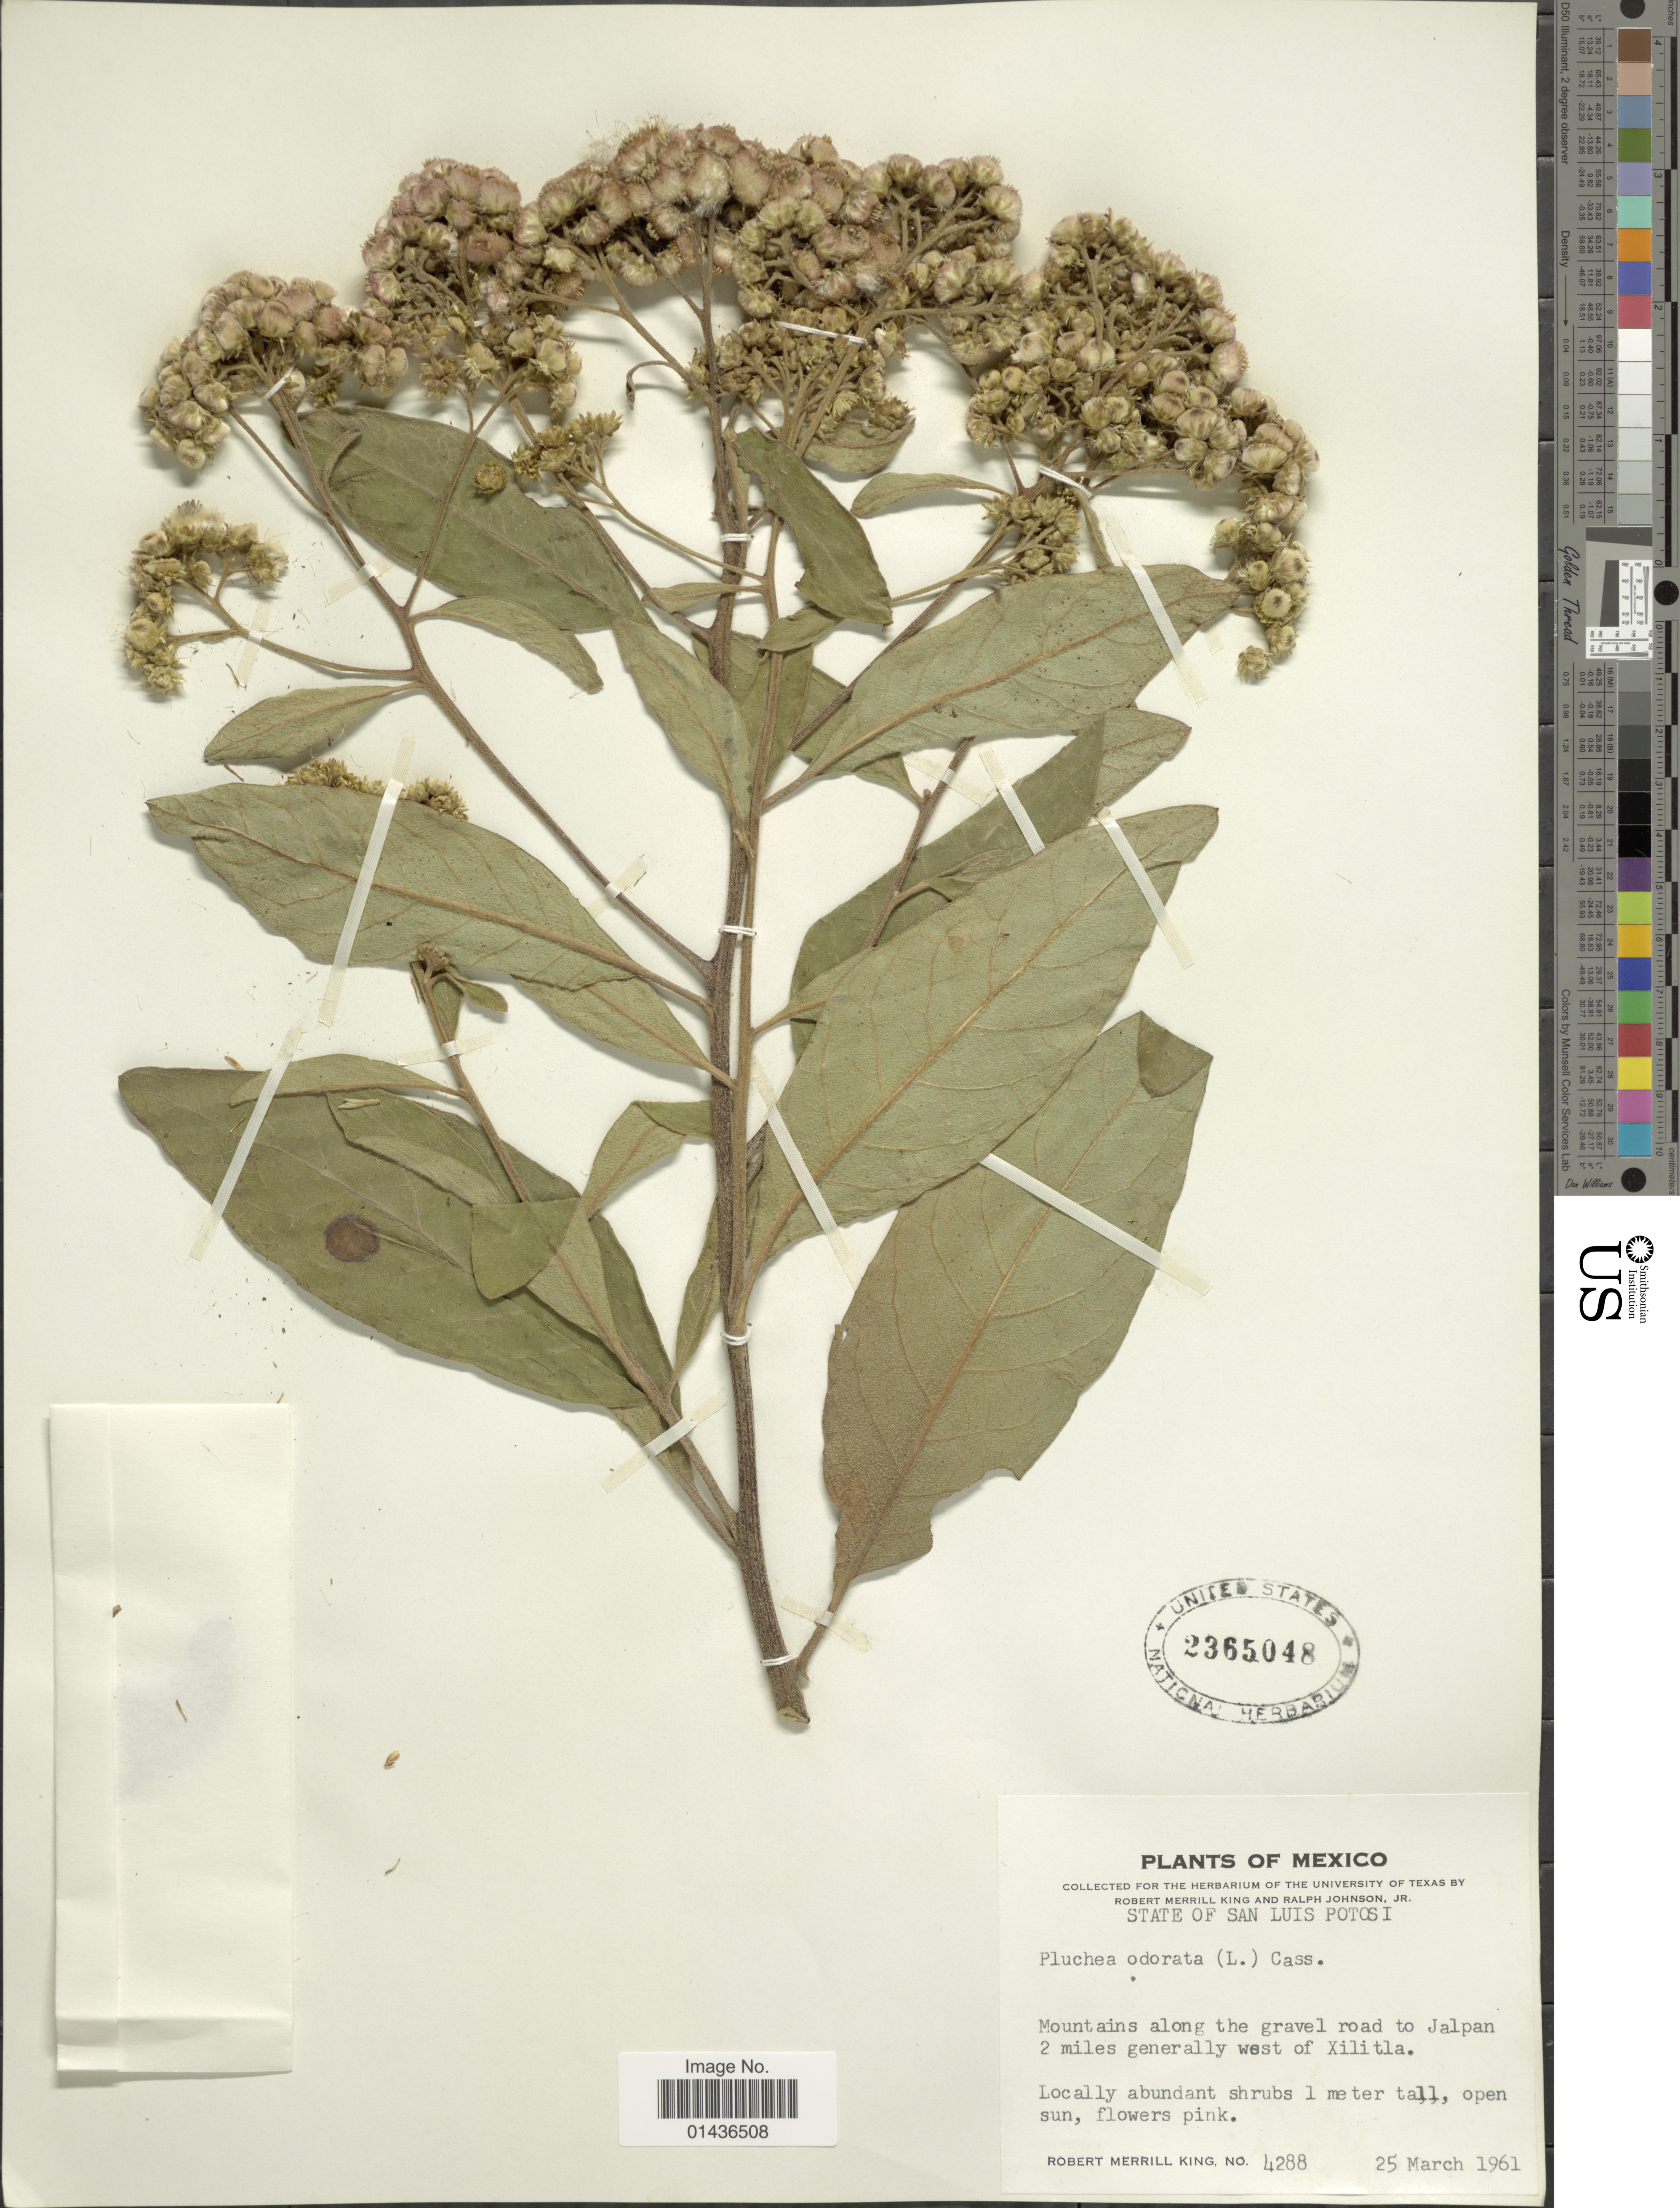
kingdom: Plantae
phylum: Tracheophyta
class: Magnoliopsida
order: Asterales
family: Asteraceae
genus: Pluchea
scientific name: Pluchea carolinensis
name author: (Jacq.) D. Don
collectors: R. M. King & R. Johnson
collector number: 4288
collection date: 1961-03-25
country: Mexico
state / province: San Luis Potosí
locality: Mountains along the gravel road to Jalpan 2 miles generally west of Xilitla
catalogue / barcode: US 2365048